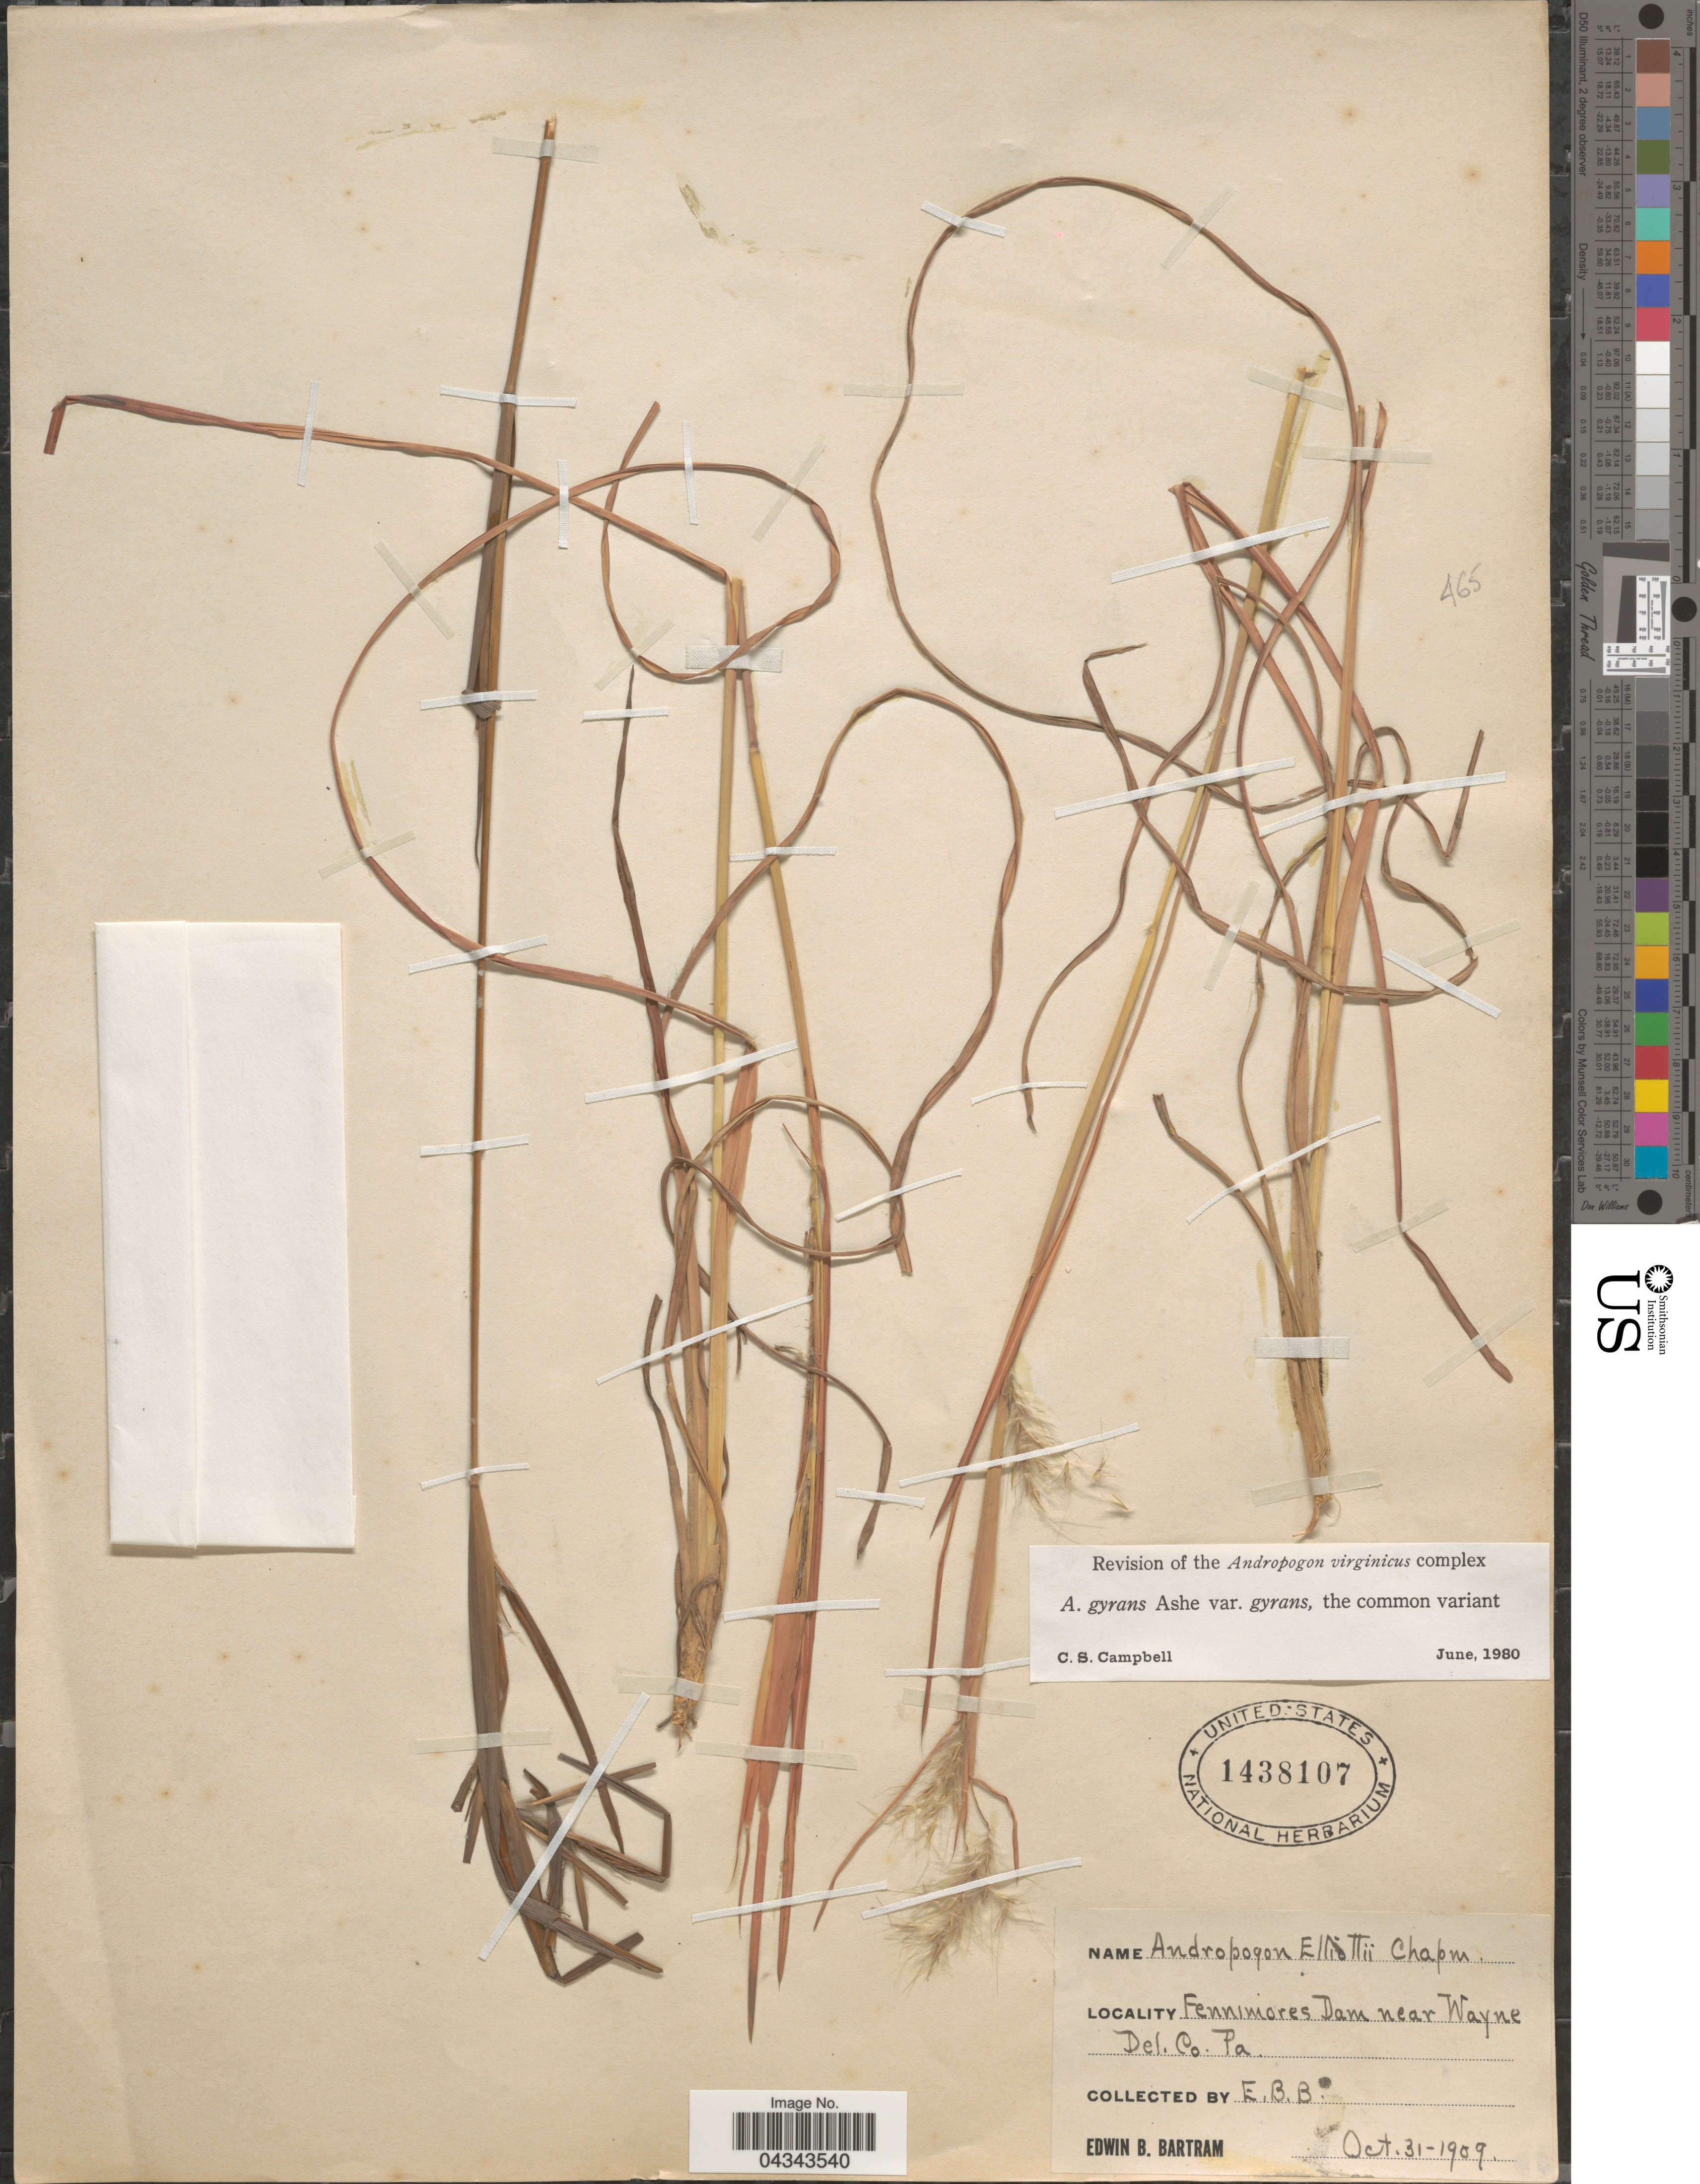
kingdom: Plantae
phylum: Tracheophyta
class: Liliopsida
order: Poales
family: Poaceae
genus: Andropogon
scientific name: Andropogon gyrans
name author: Ashe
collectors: E. B. Bartram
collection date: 1909-10-31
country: United States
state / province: Pennsylvania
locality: Fennimores Dam near Wayne Del. Co.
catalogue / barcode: US 1438107